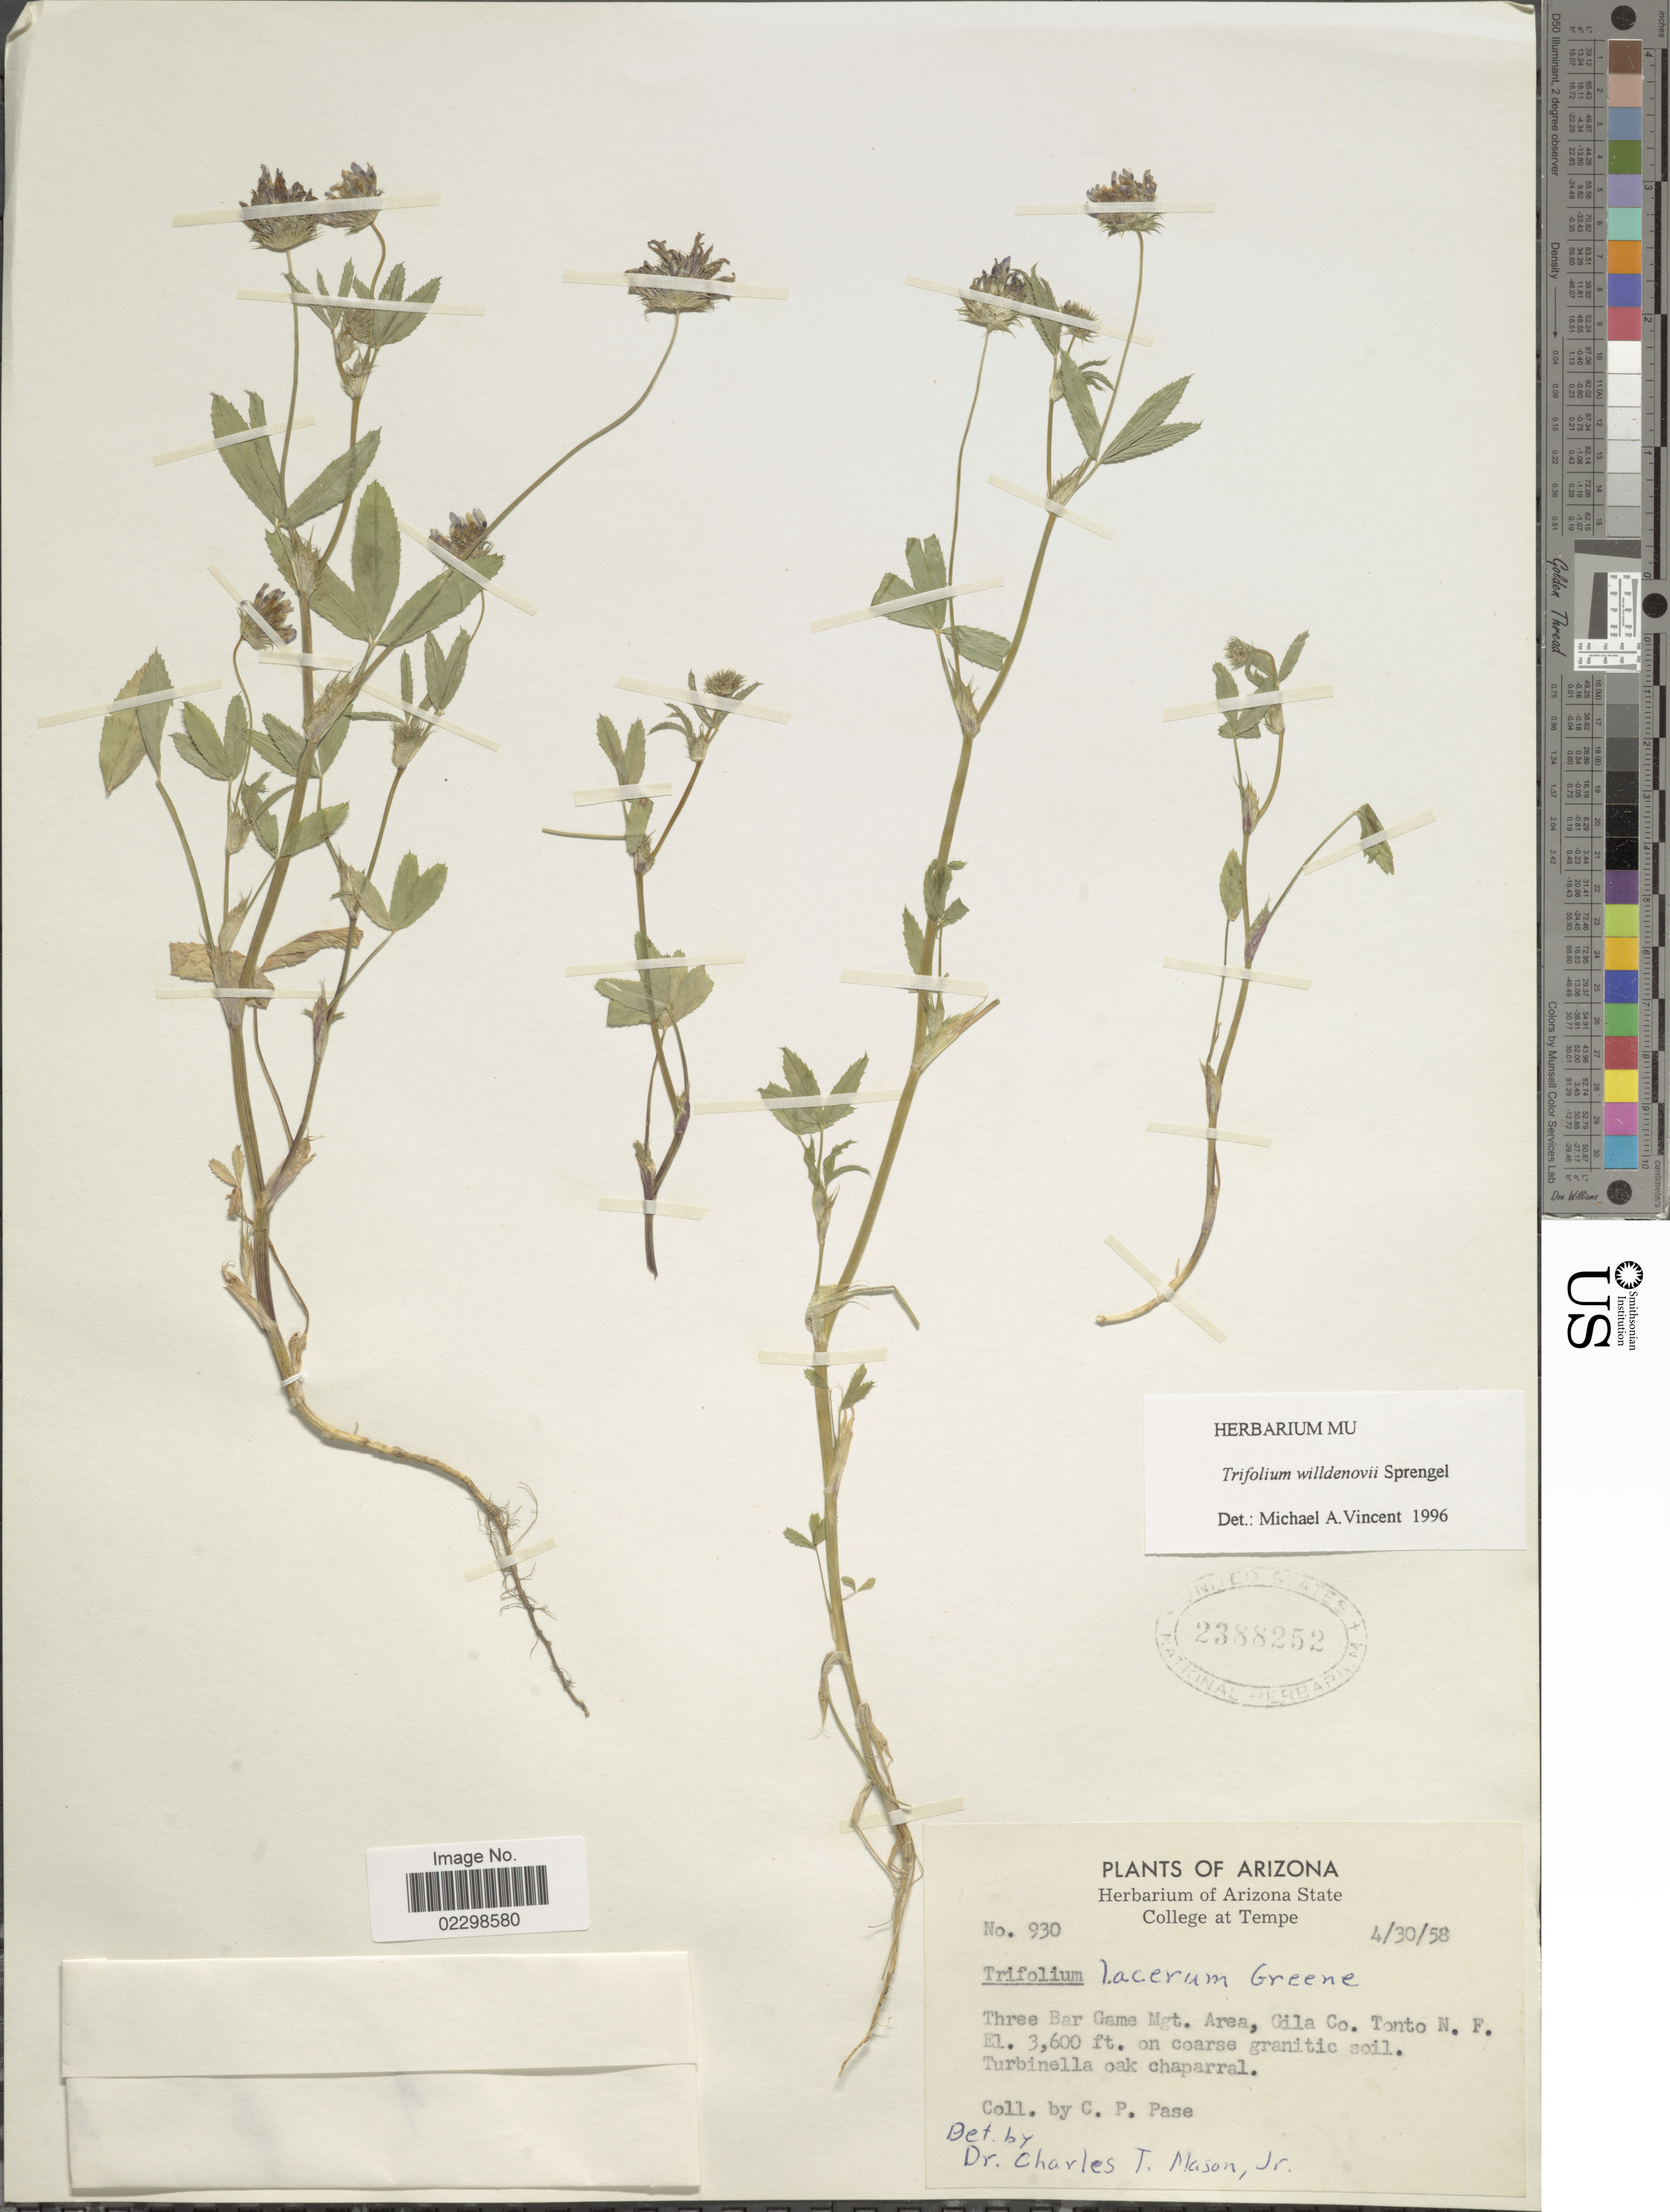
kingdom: Plantae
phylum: Tracheophyta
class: Magnoliopsida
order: Fabales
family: Fabaceae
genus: Trifolium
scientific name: Trifolium willdenovii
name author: Spreng.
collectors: C. P. Pase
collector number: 930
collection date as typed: Transcribed d/m/y: 30/4/58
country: United States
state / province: Arizona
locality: Three Bar Game Mgt. Area, Gila Co., Tonto N. F.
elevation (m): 1097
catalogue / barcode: US 2388252